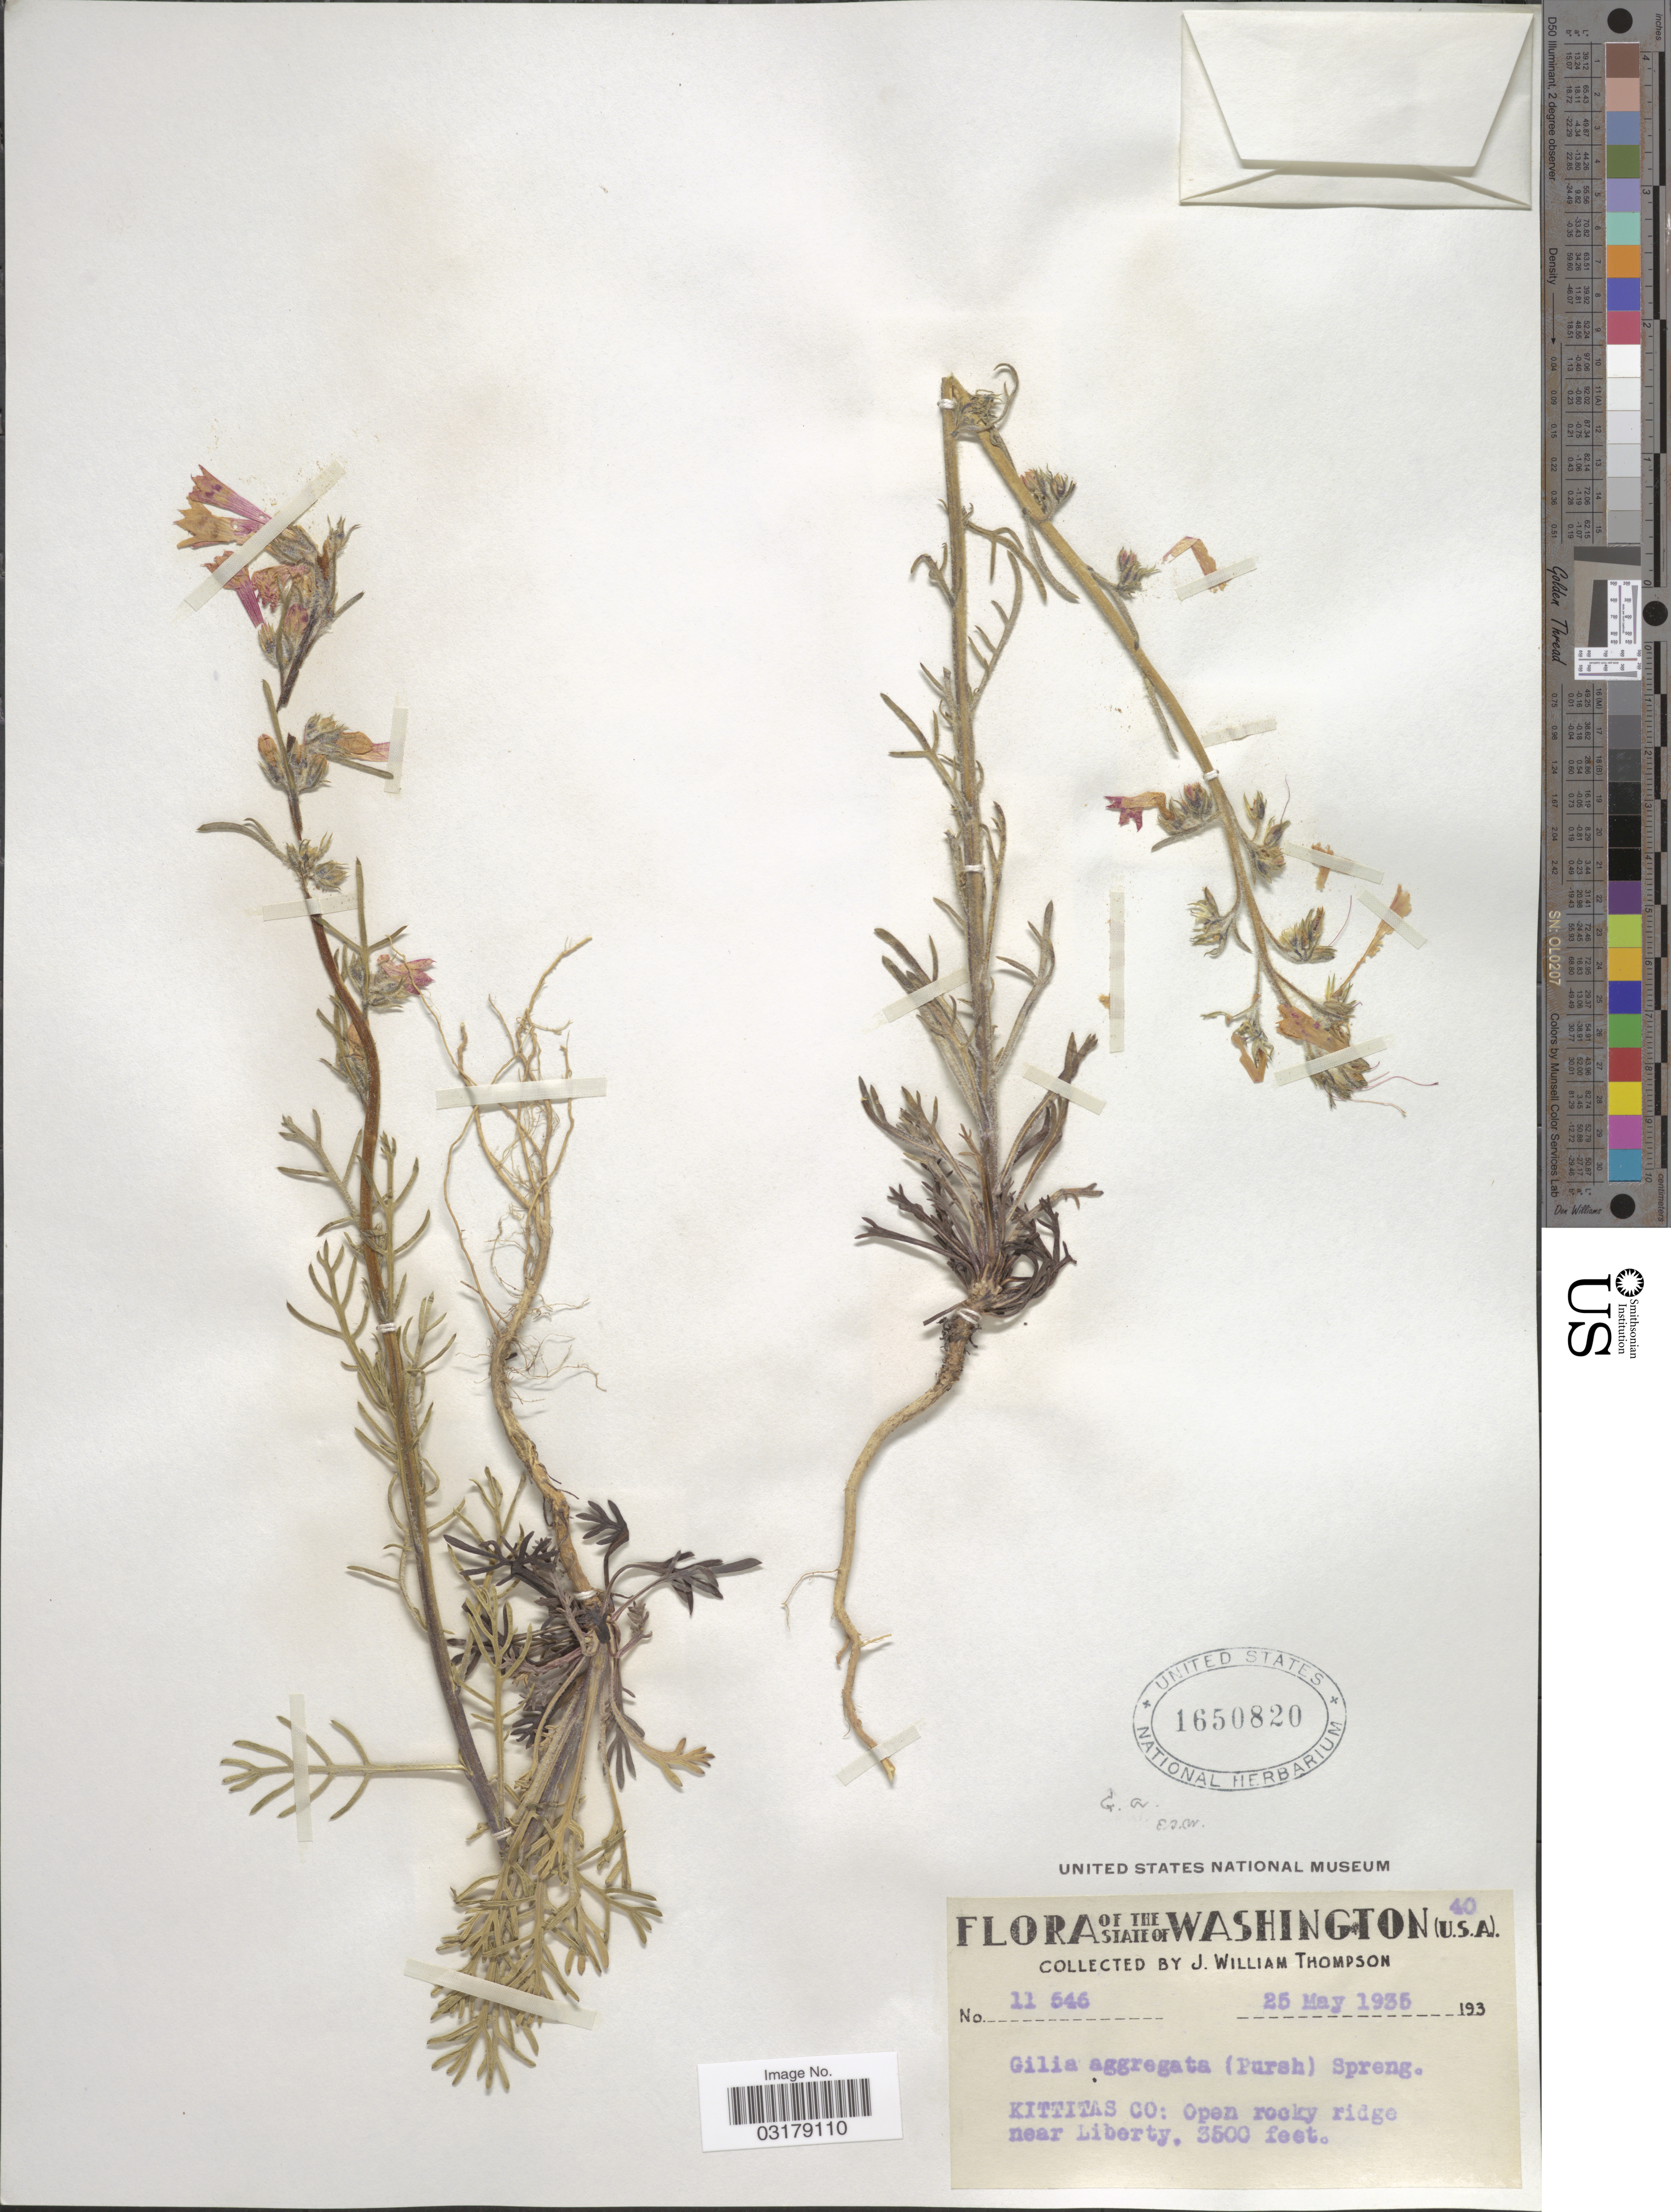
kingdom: Plantae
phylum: Tracheophyta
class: Magnoliopsida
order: Ericales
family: Polemoniaceae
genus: Ipomopsis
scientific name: Ipomopsis aggregata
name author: (Pursh) V.E. Grant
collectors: J. W. Thompson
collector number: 11546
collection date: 1935-05-25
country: United States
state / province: Washington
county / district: Kittitas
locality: Kittitas Co: Open rocky ridge near Liberty.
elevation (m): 1067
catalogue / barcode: US 1650820